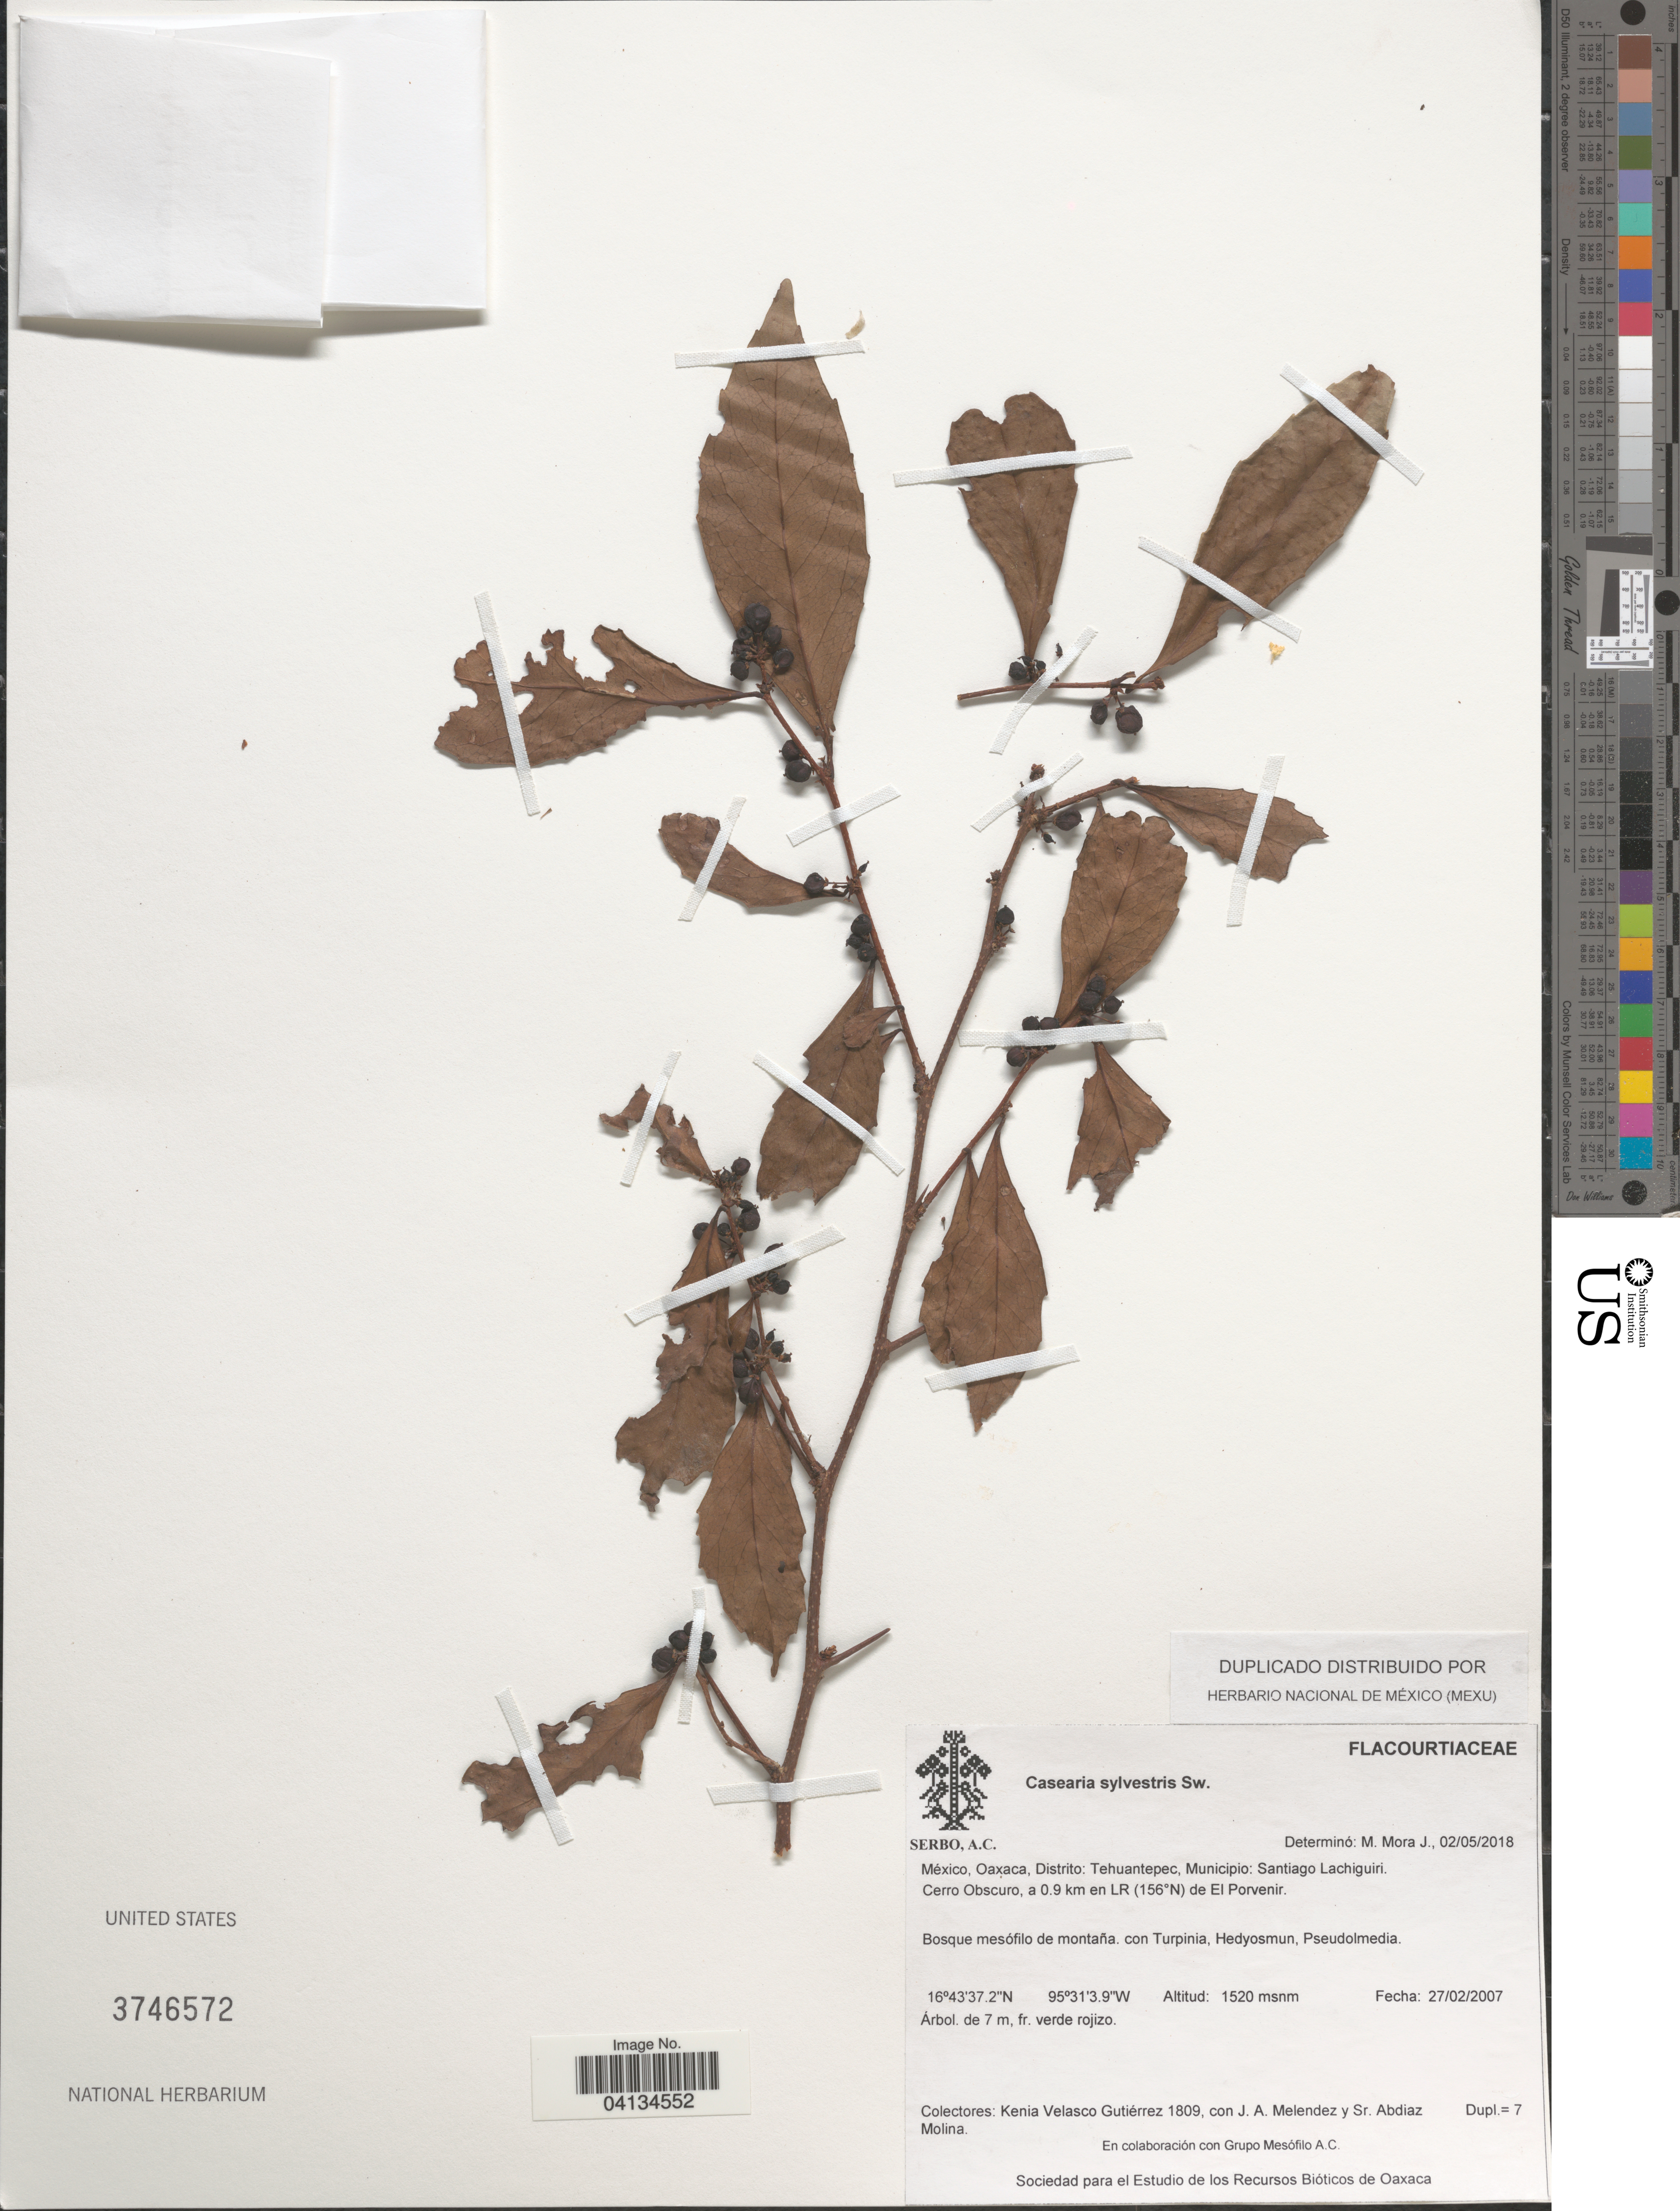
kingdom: Plantae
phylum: Tracheophyta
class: Magnoliopsida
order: Malpighiales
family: Salicaceae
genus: Casearia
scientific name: Casearia sylvestris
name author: Sw.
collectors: K. Velasco Gutiérrez, J. Melendez & S. Molina Abdiaz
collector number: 1809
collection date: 2007-02-27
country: Mexico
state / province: Oaxaca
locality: Distrito: Tehuantepec, Municipio: Santiago Lachiguiri. Cerro Obscuro, a 0.9 km en LR (156°N) de El Porvenir.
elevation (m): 1520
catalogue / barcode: US 3746572